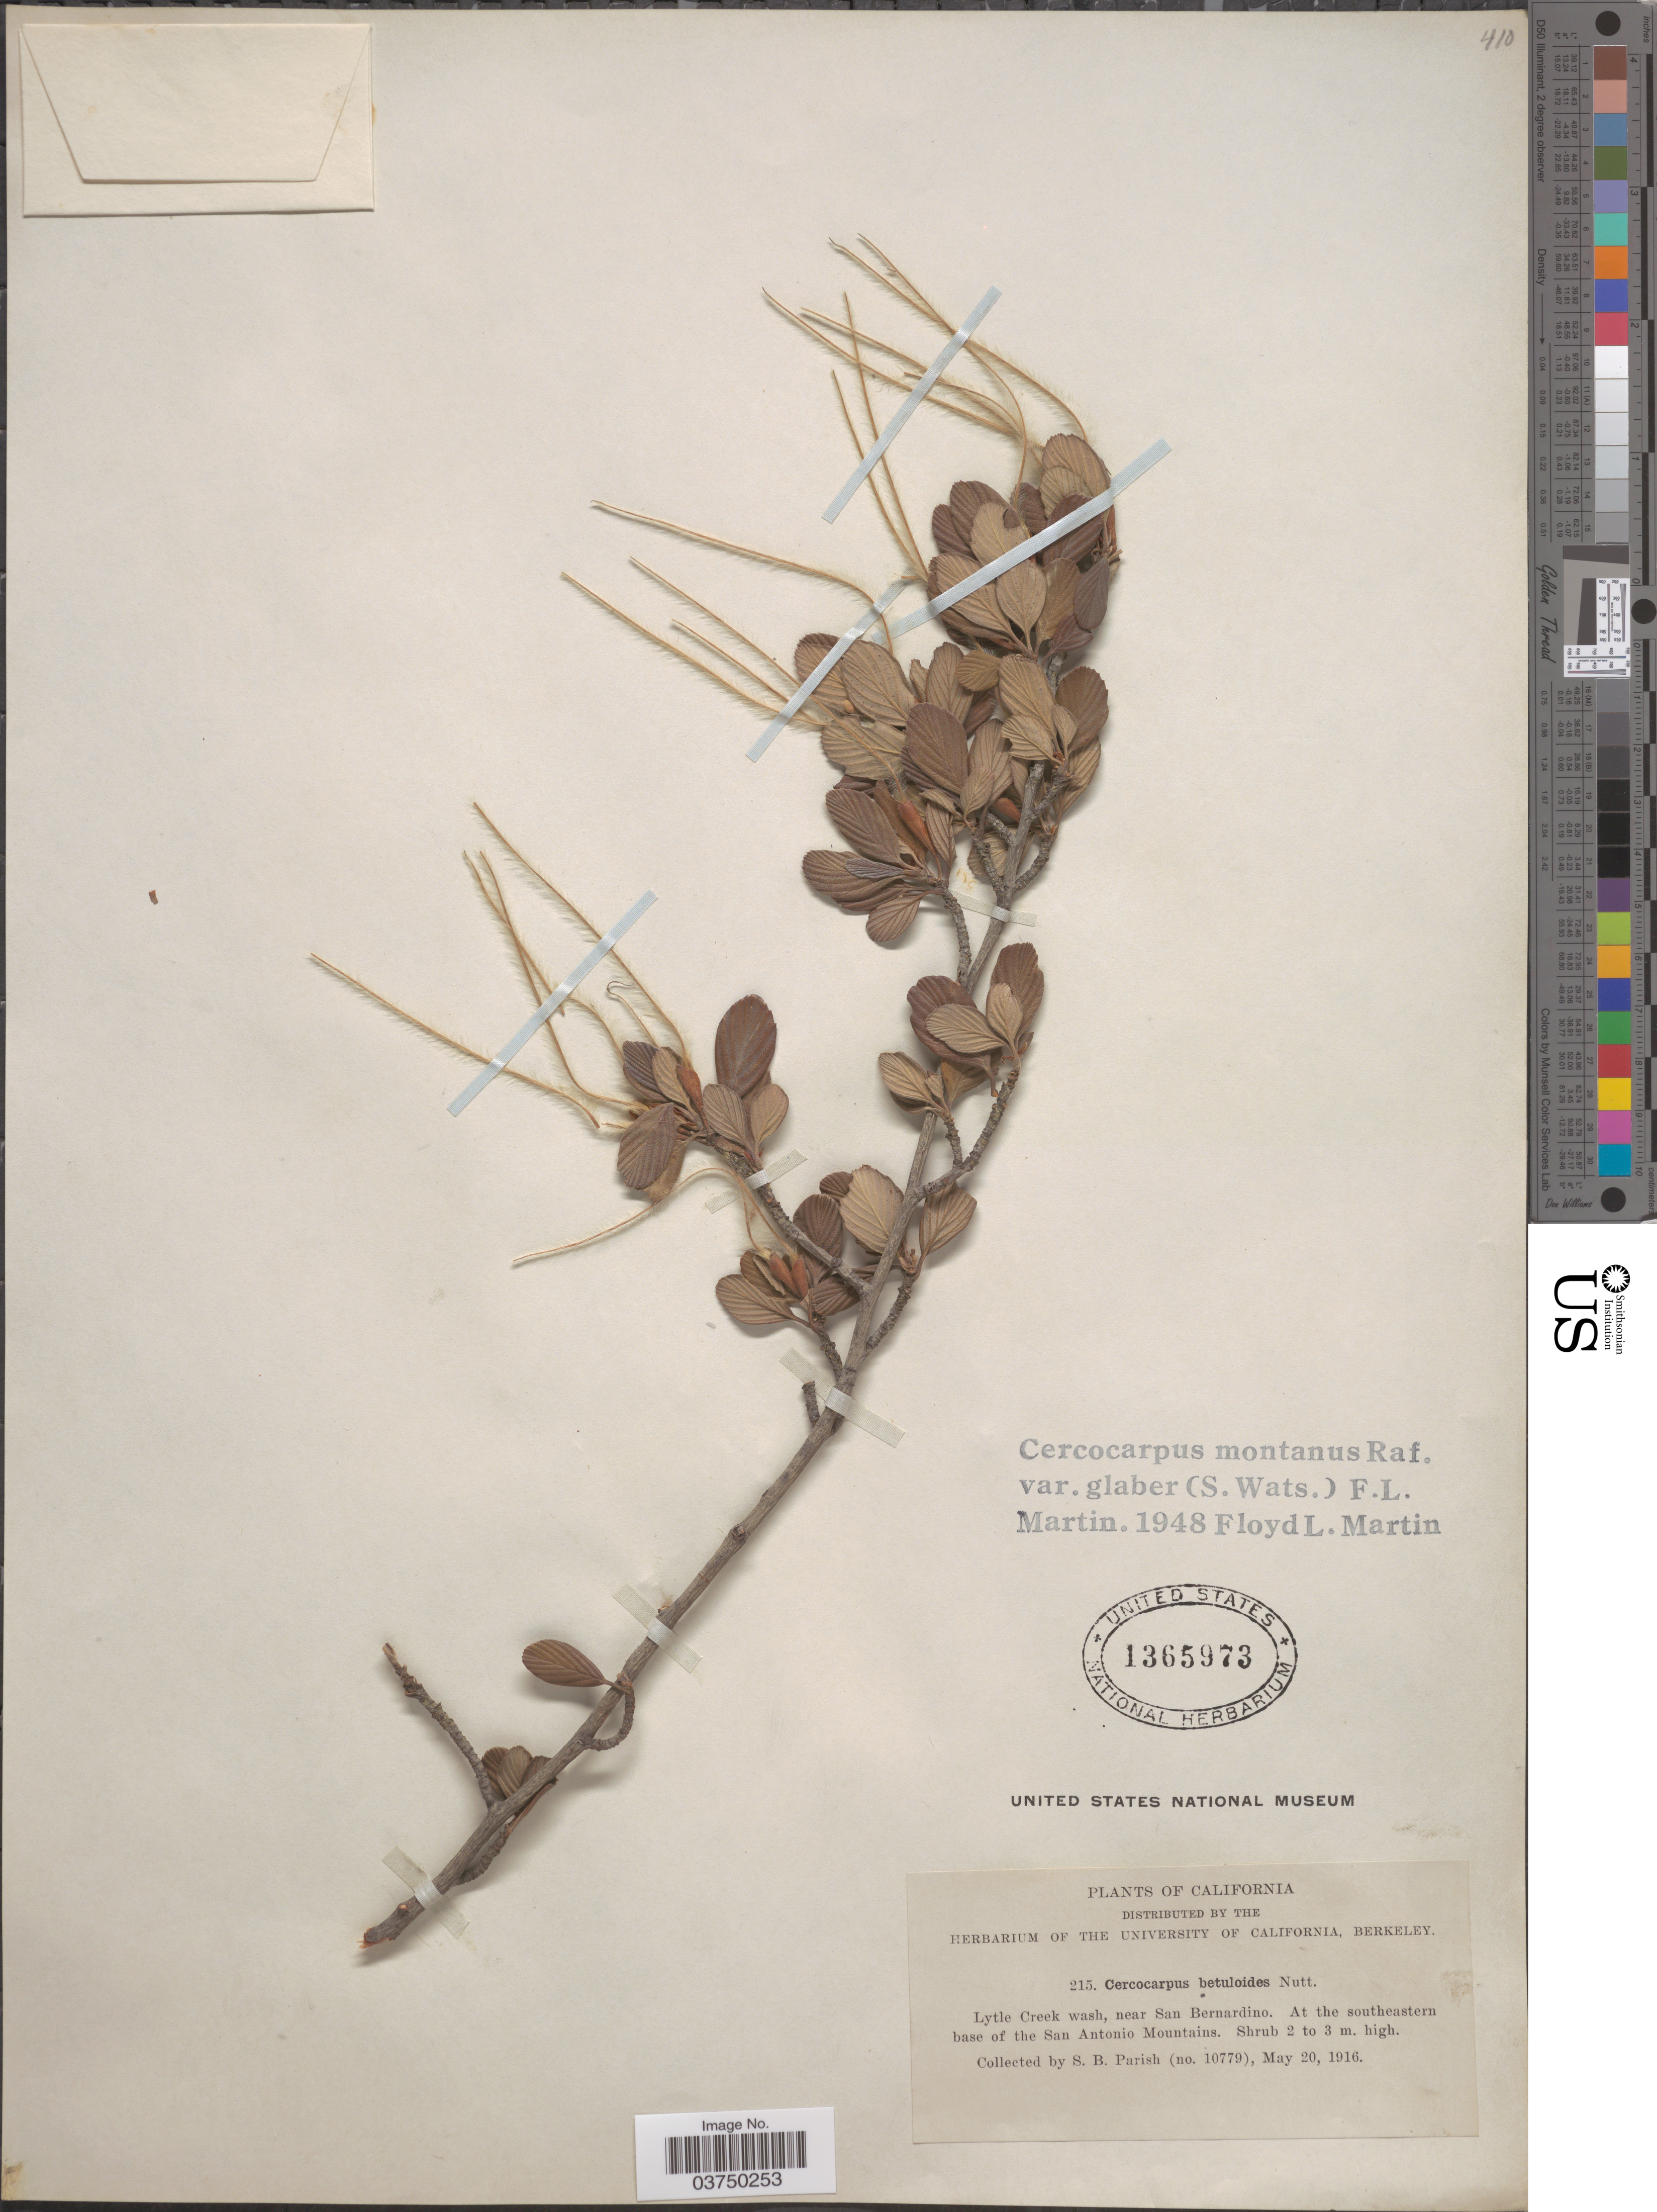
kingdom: Plantae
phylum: Tracheophyta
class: Magnoliopsida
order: Rosales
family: Rosaceae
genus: Cercocarpus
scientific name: Cercocarpus montanus var. glaber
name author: (S. Watson) F.L. Martin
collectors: S. B. Parish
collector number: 10779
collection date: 1916-05-20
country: United States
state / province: California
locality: Lytle Creek wash, near San Bernardino. At the southeastern base of the San Antonio Mountains.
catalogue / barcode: US 1365973